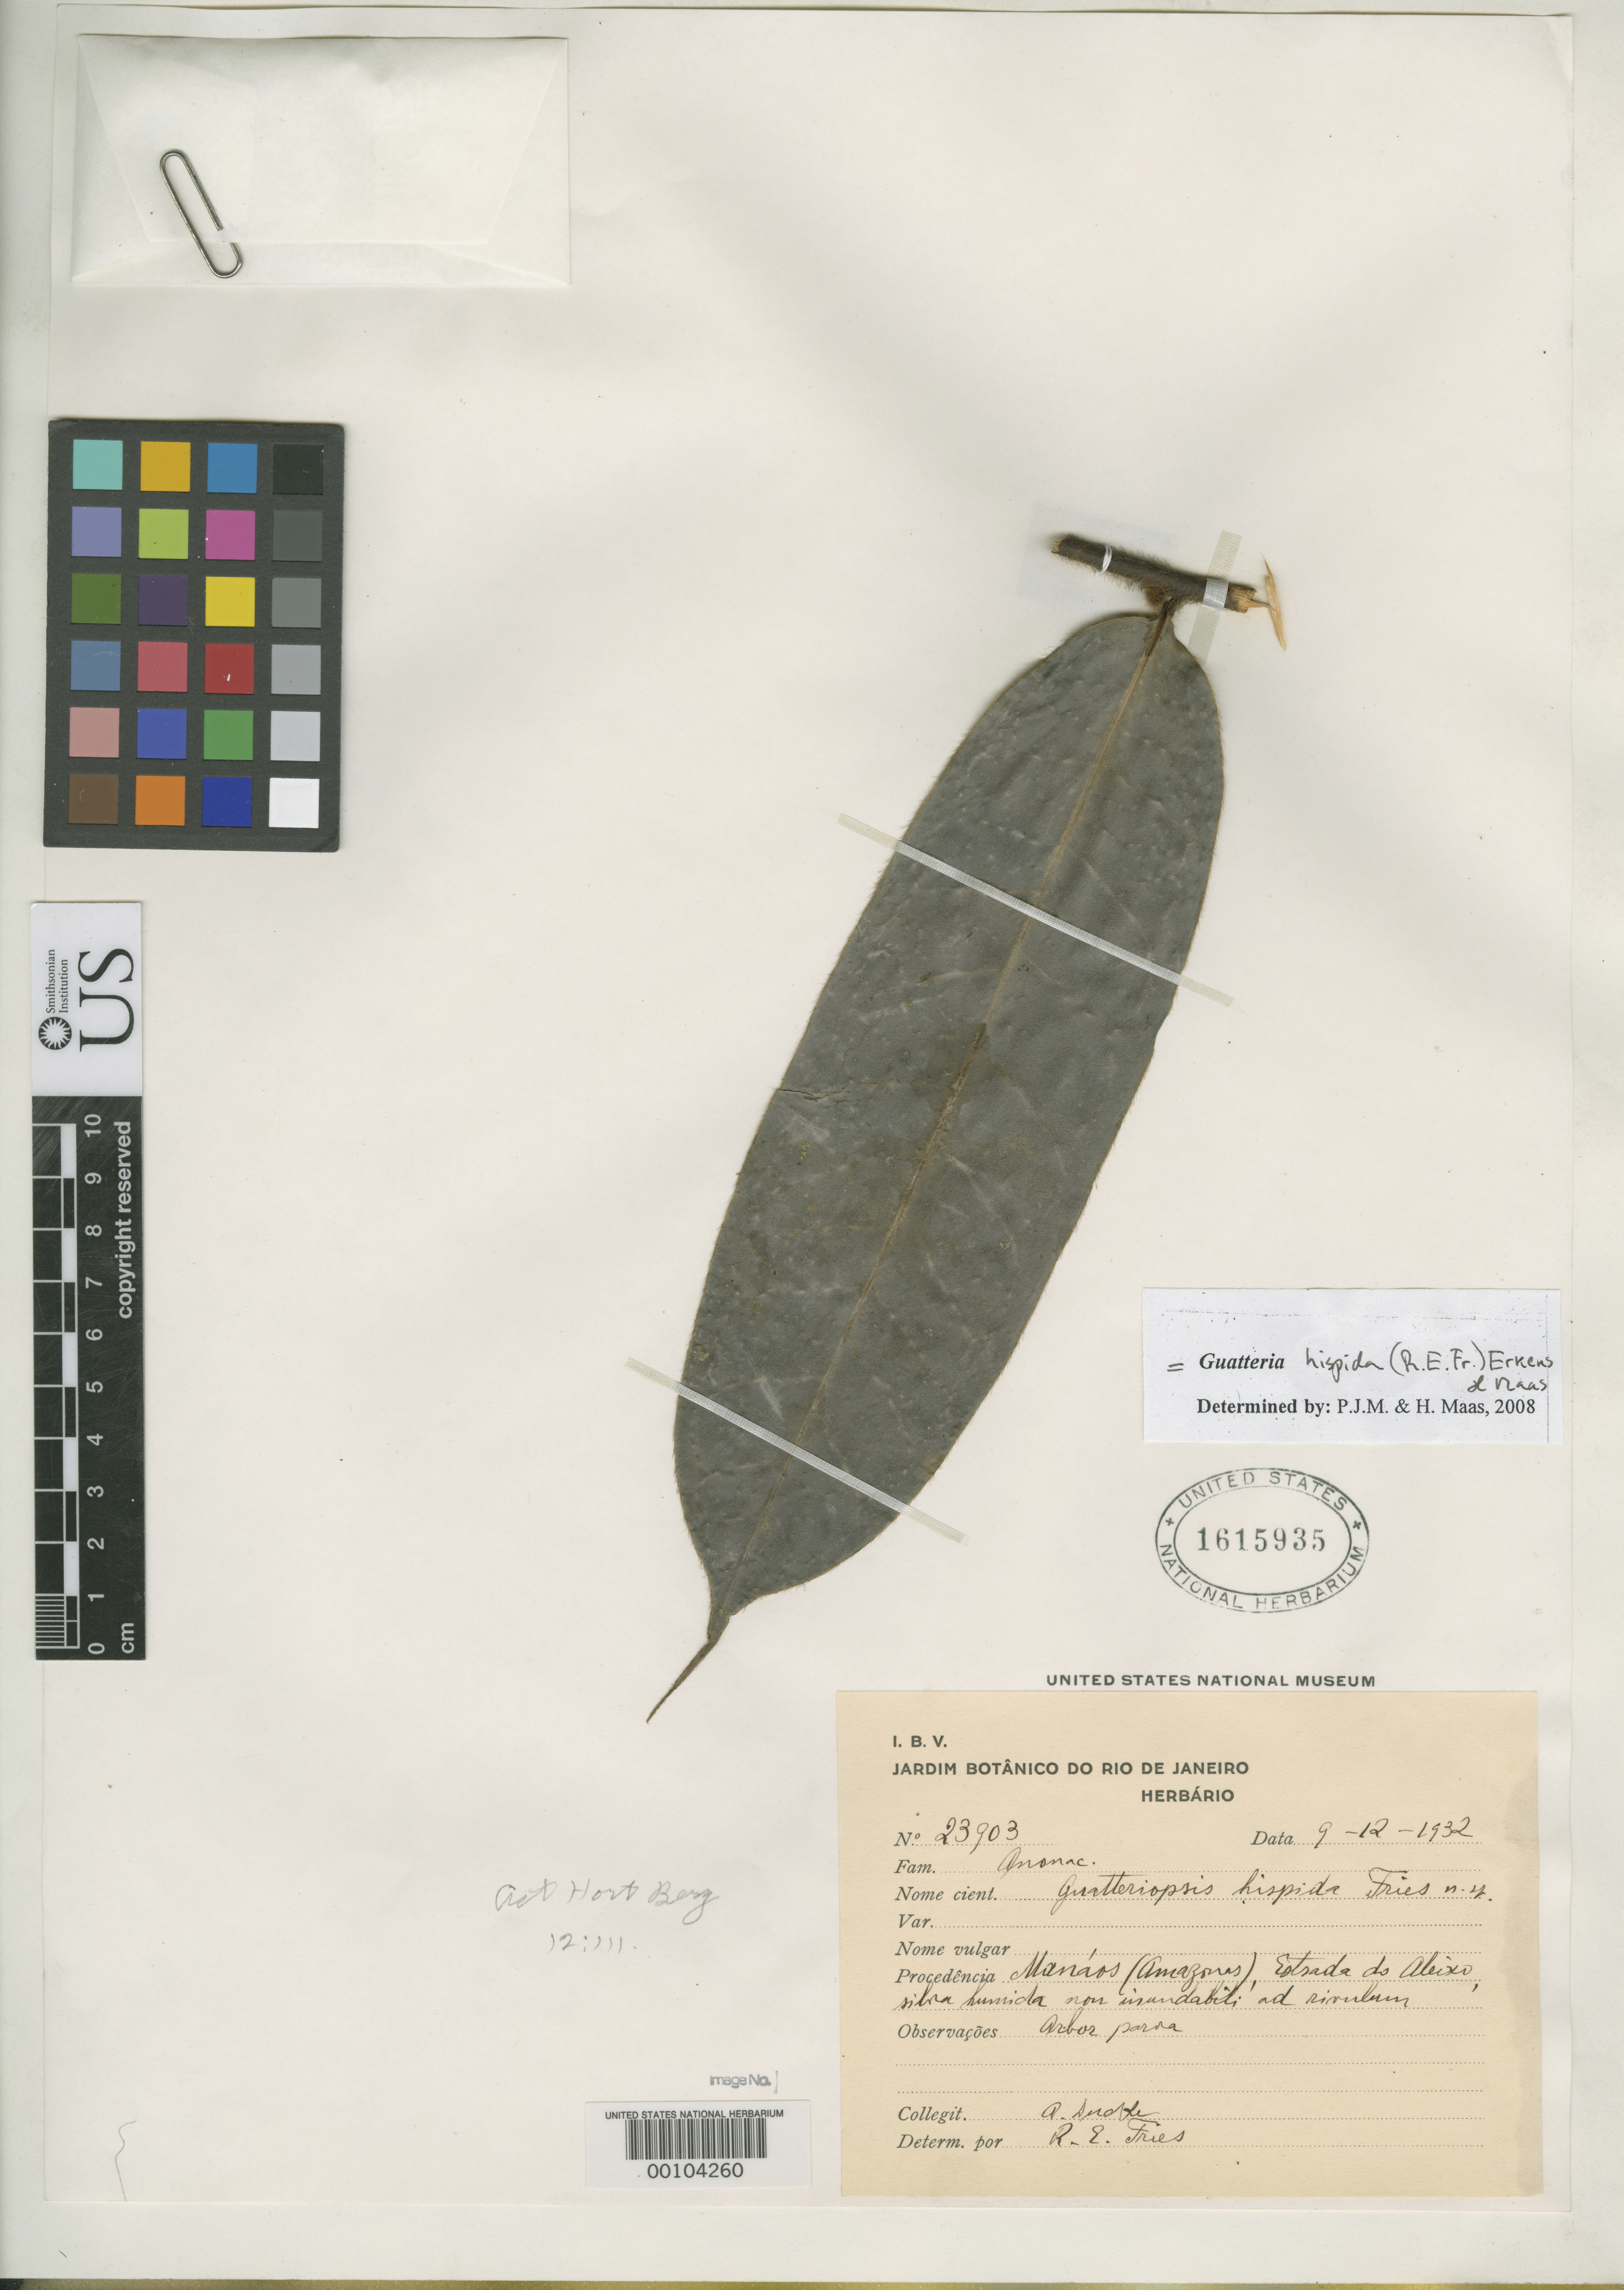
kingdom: Plantae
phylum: Tracheophyta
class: Magnoliopsida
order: Magnoliales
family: Annonaceae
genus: Guatteriopsis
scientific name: Guatteriopsis hispida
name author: R.E. Fr.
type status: Isotype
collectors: A. Ducke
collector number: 23903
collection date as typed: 9-12-1932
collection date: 1932-12-09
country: Brazil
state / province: Amazonas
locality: Manaos, estrada do Aleixo.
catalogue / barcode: US 1615935